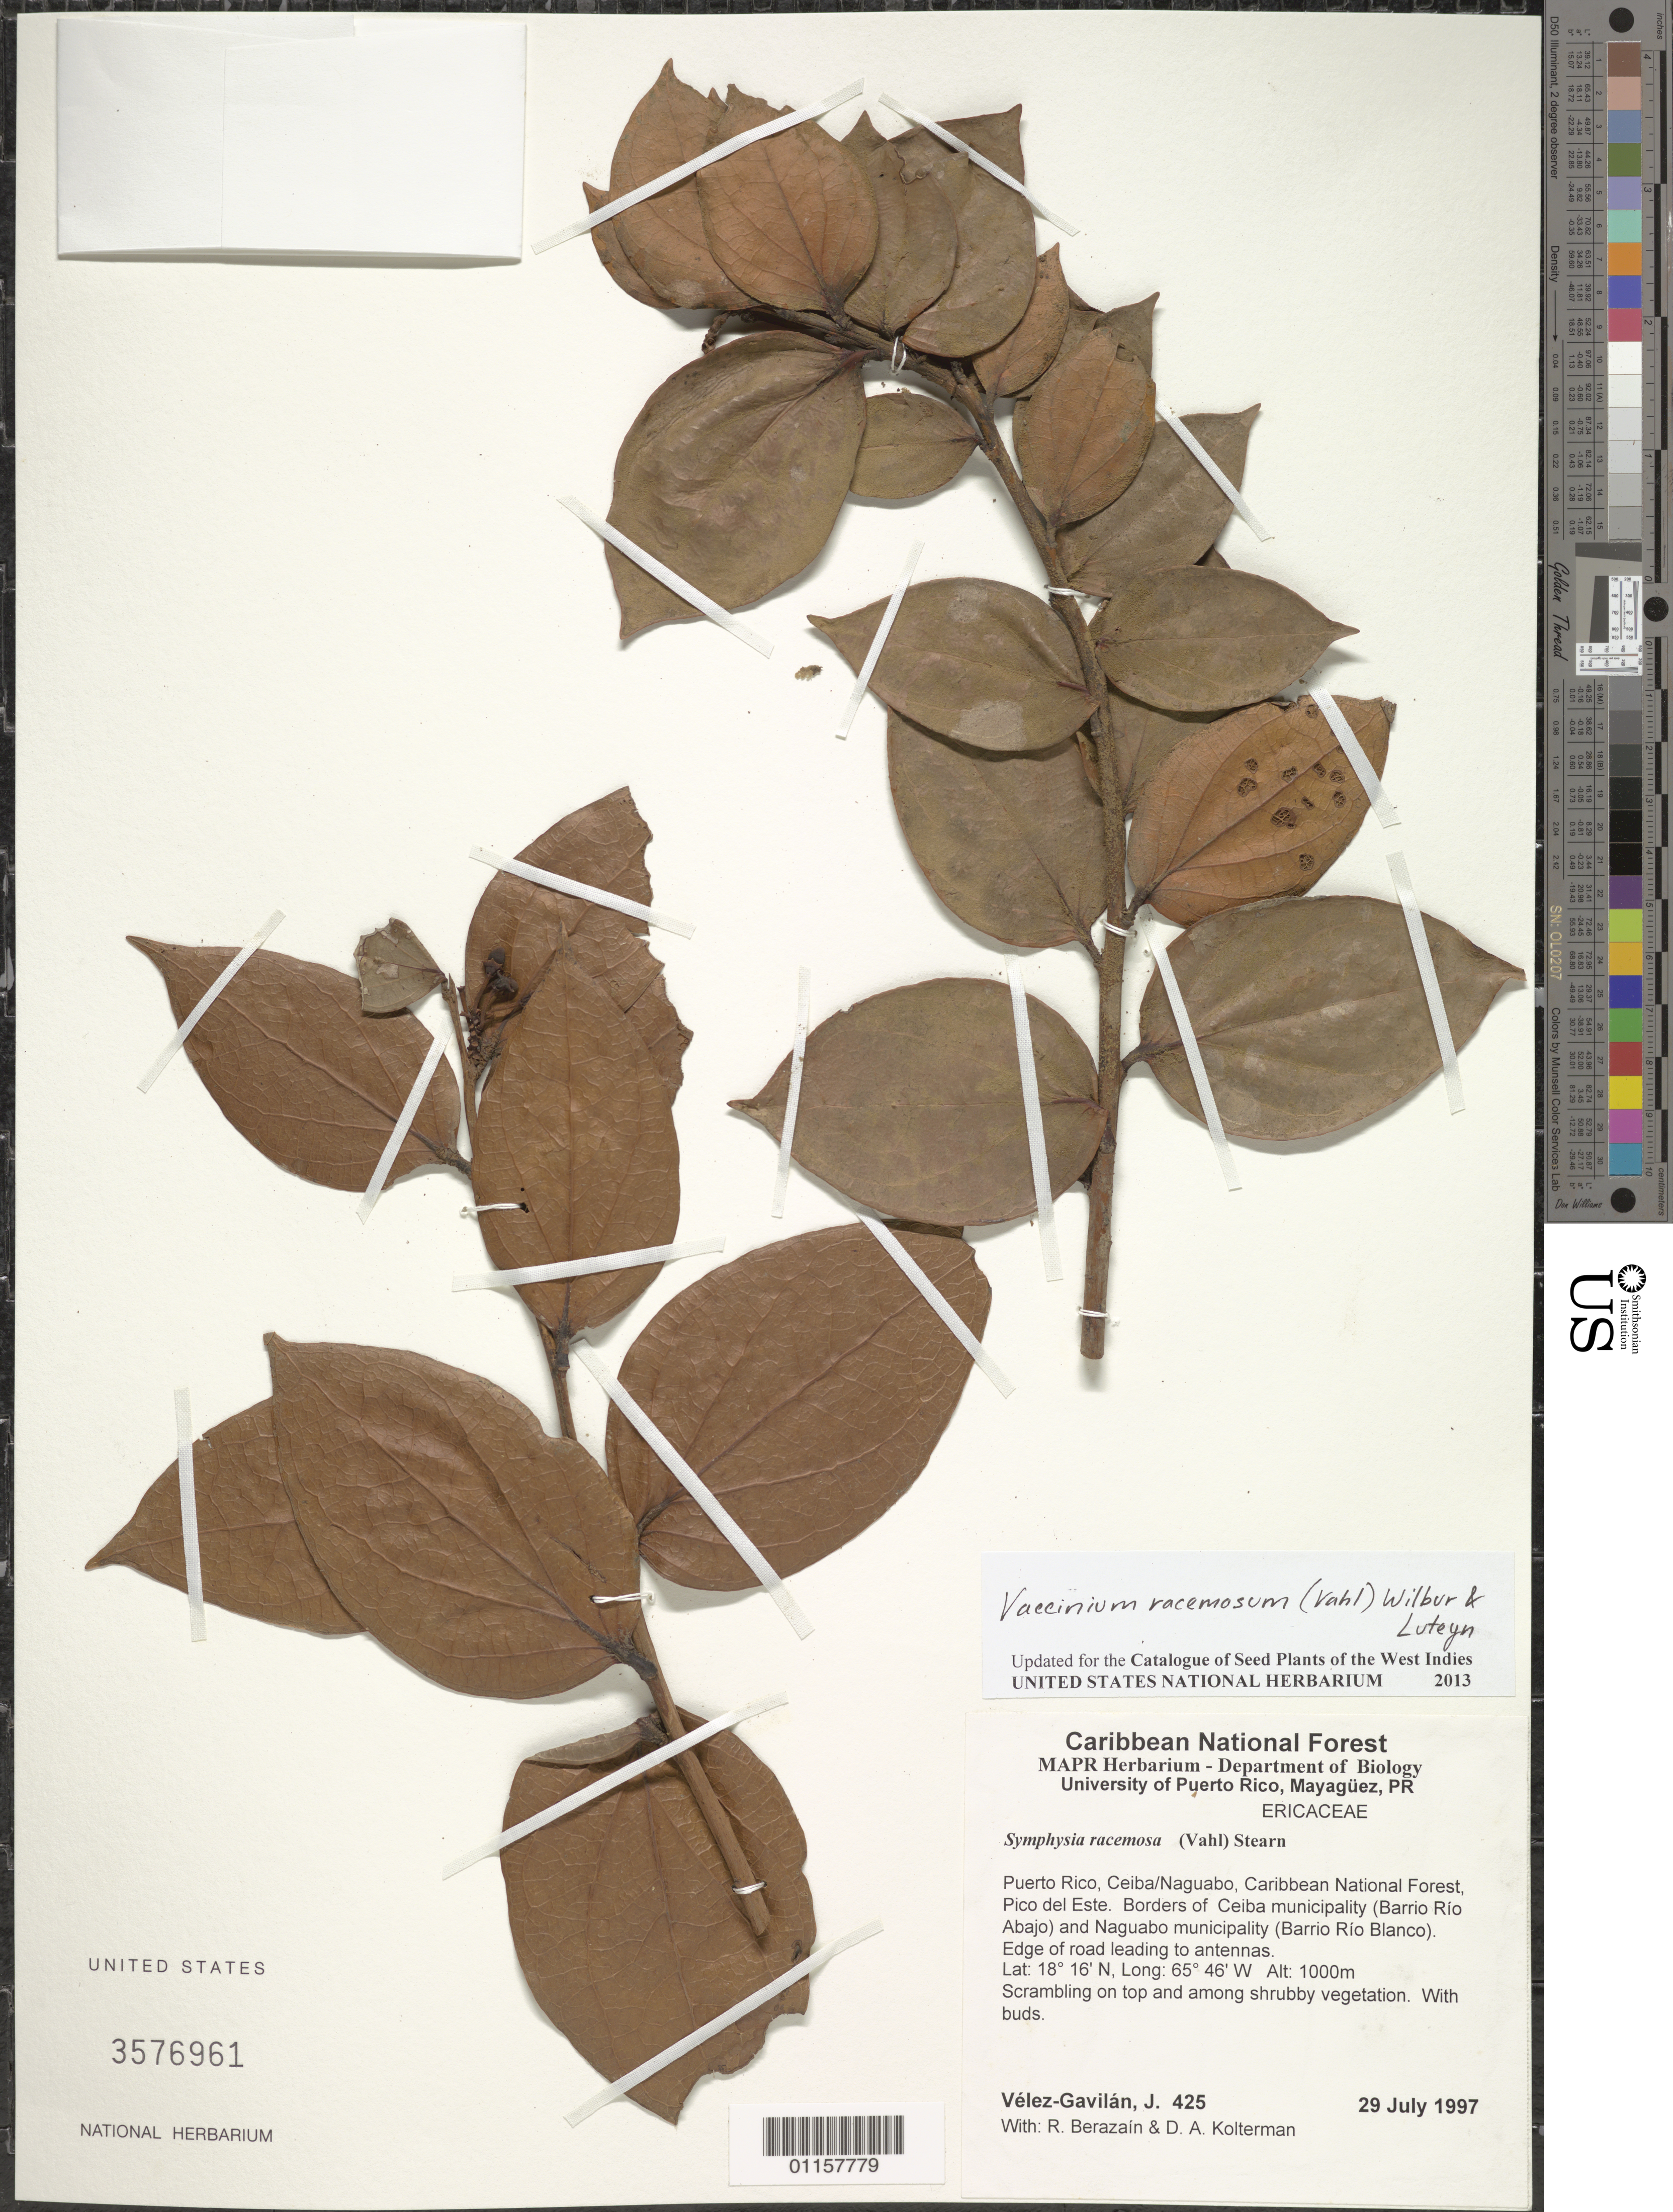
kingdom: Plantae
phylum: Tracheophyta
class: Magnoliopsida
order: Ericales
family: Ericaceae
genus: Vaccinium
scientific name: Vaccinium racemosum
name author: (Vahl) Wilbur & Luteyn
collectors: J. Vélez-Gavilán, R. Berazaín & D. Kolterman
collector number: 425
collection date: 1997-07-29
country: Puerto Rico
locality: Ceiba/Naguabo, Caribbean National Forest, Pico del Este. Borders of Ceiba municipality (Barrio Río Abajo) and Naguabo municipality (Barrio Río Blanco).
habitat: Edge of road leading to antennas.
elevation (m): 1000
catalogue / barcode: US 3576961